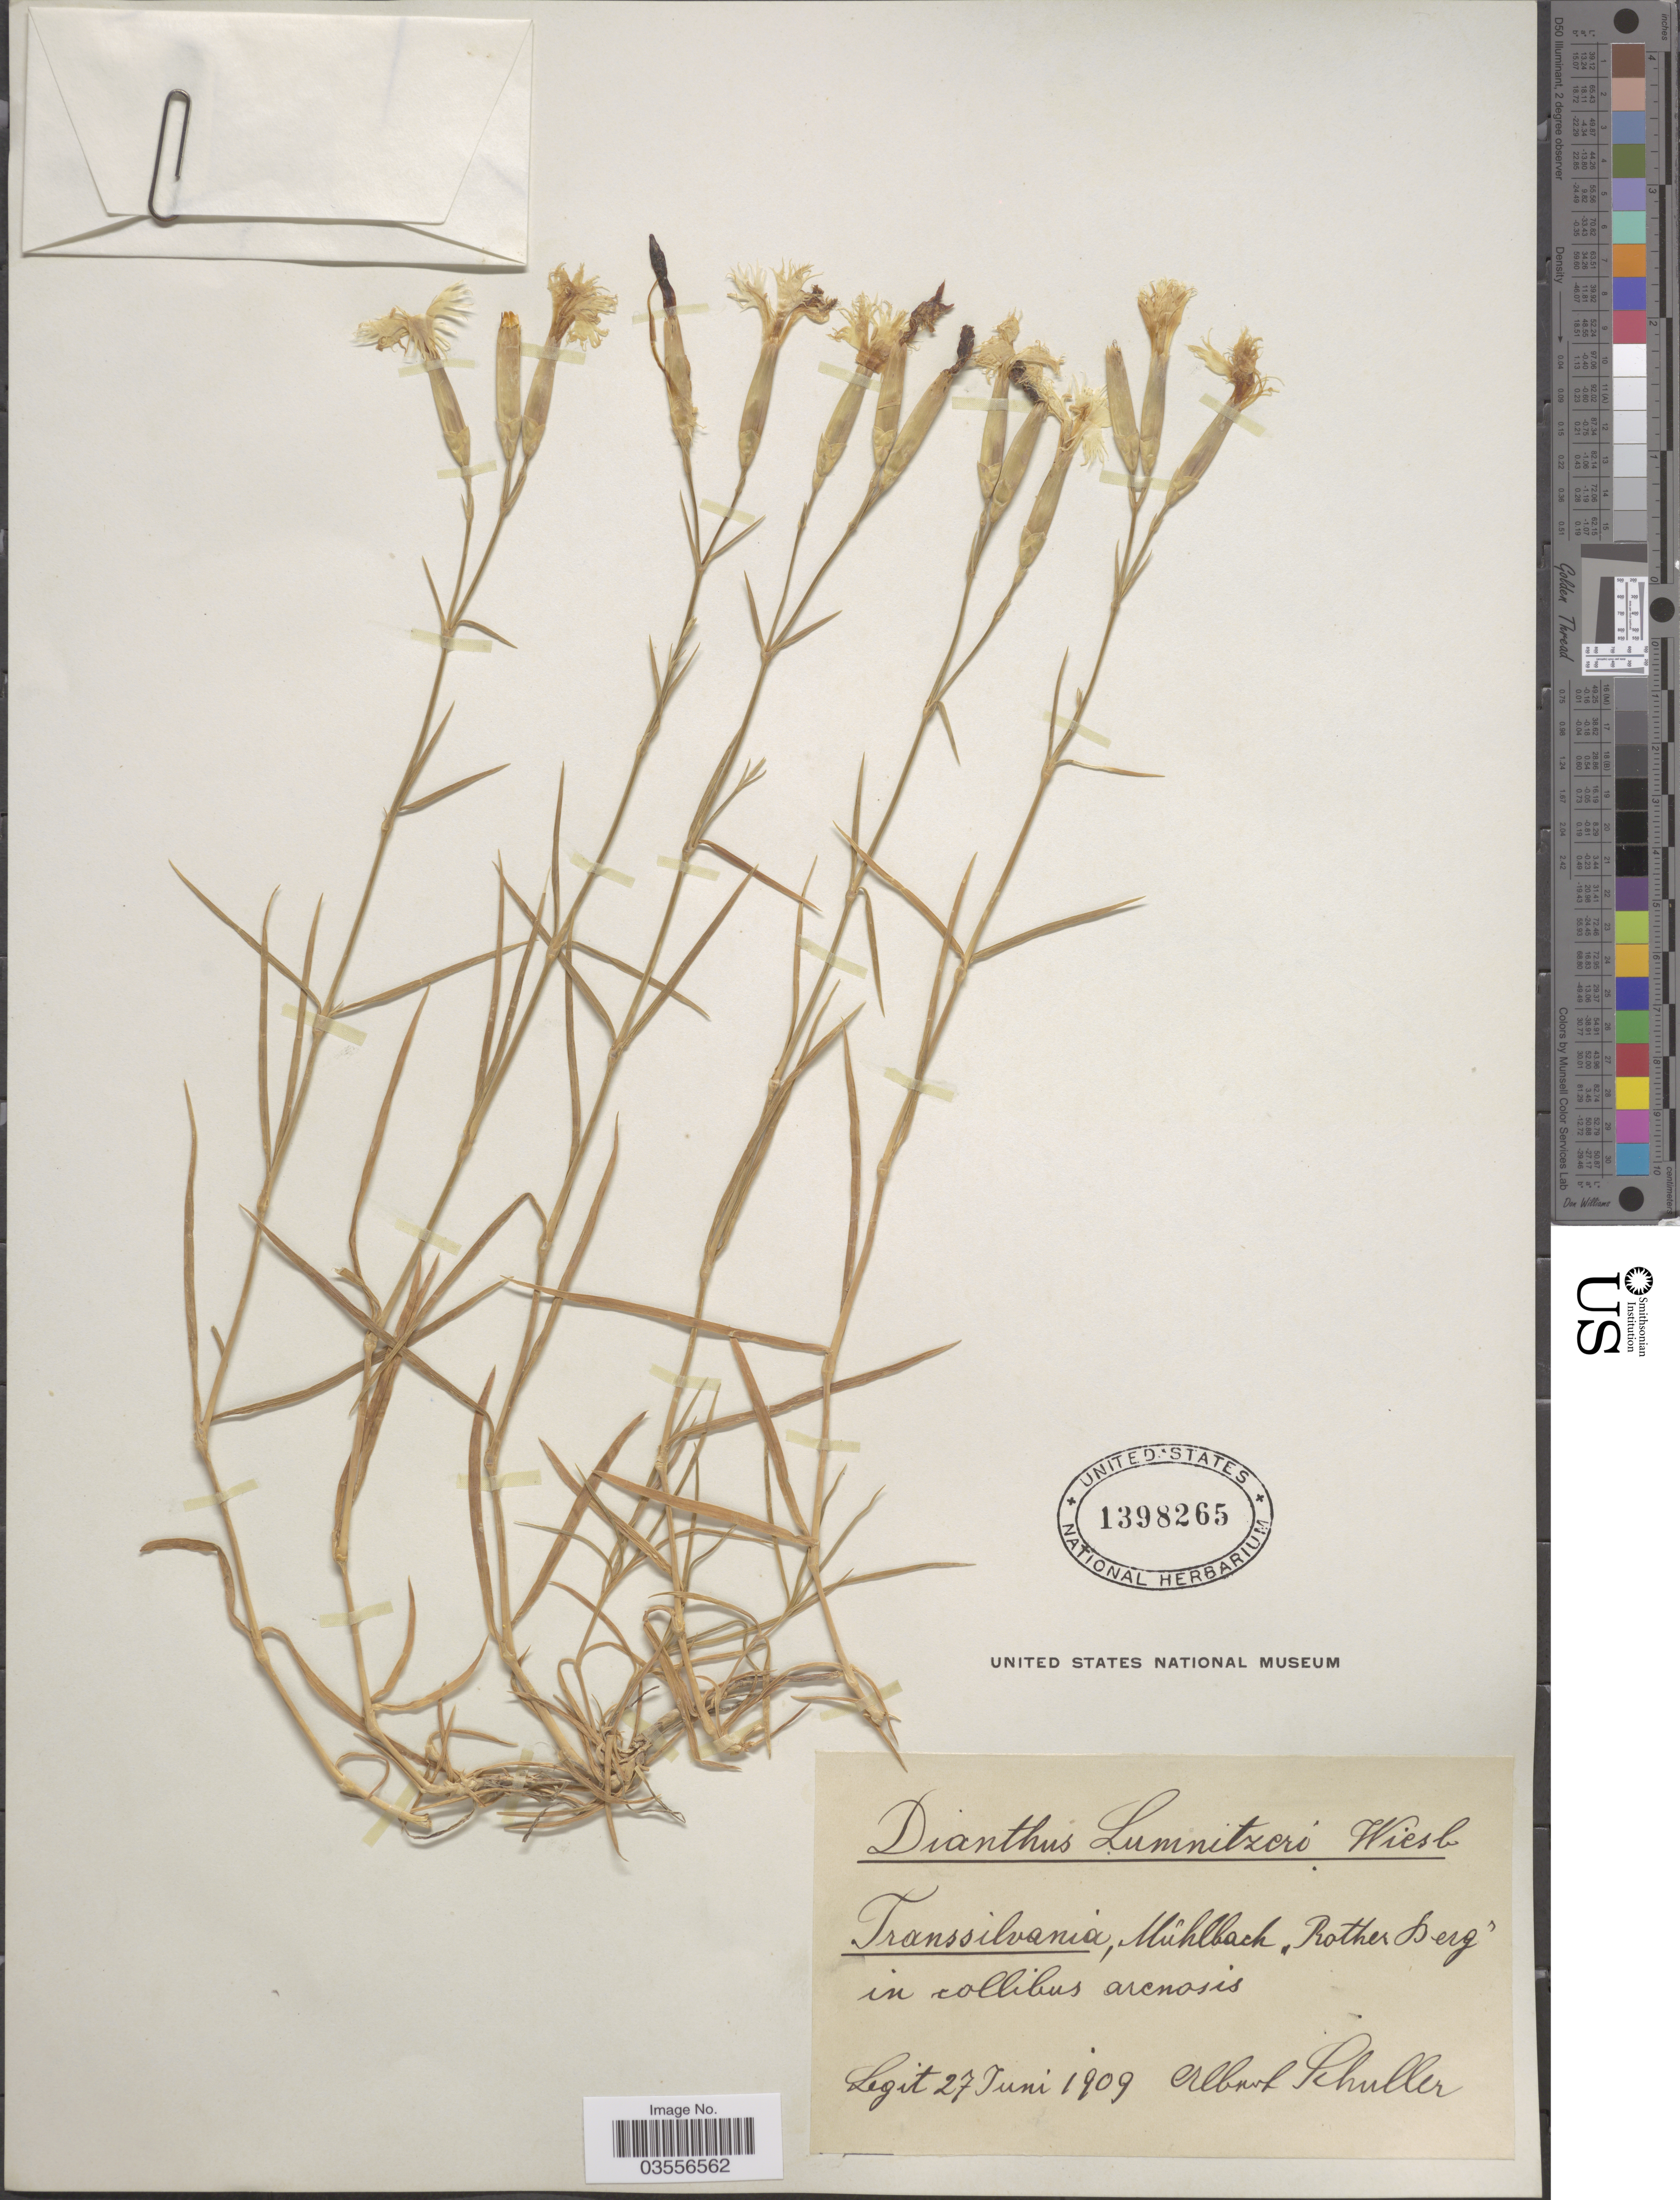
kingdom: Plantae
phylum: Tracheophyta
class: Magnoliopsida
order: Caryophyllales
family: Caryophyllaceae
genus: Dianthus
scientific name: Dianthus lumnitzeri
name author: Wiesb.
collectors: A. Schuller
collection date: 1909-06-27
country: Romania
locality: Transsilvania, Mühlbach "Rotherberg" in collibus arenosis.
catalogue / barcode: US 1398265